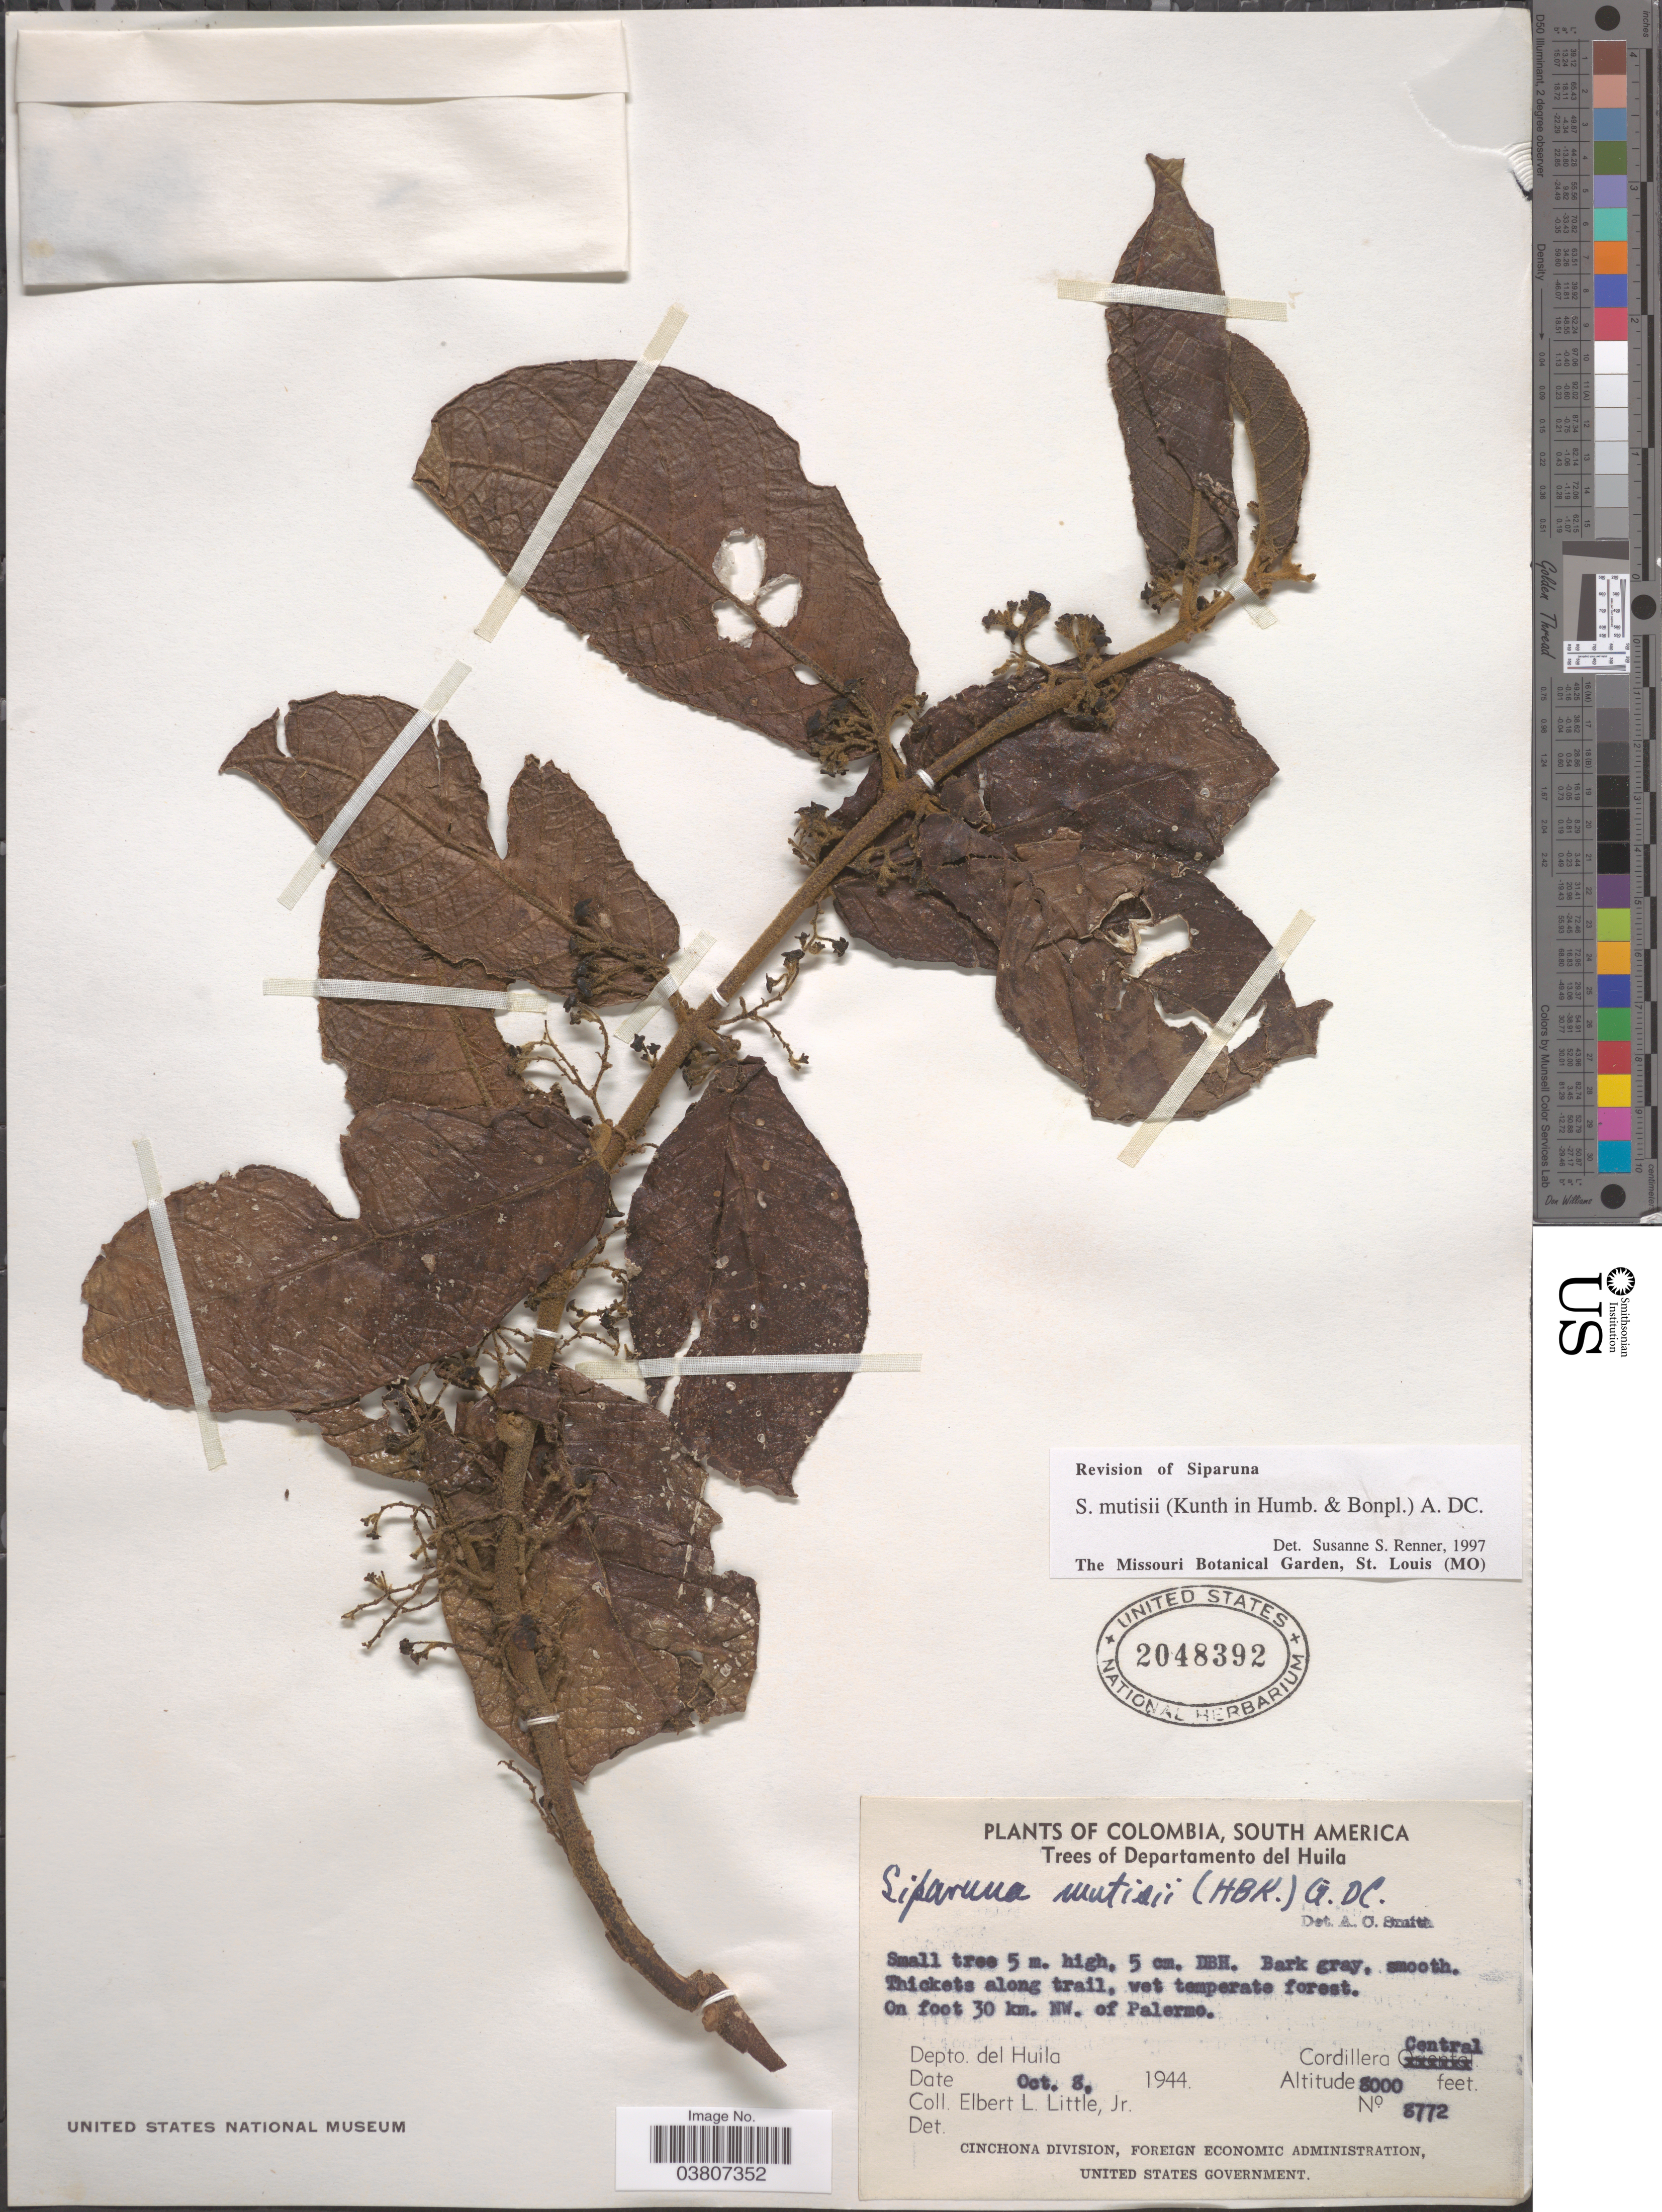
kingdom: Plantae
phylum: Tracheophyta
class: Magnoliopsida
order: Laurales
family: Siparunaceae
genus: Siparuna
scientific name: Siparuna mutisii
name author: (Kunth) A. DC.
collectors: E. L. Little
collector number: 8772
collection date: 1944-10-08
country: Colombia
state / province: Huila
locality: Departamento del Huila. Thickets along trail. On foot 30 km. NW. of Palermo. Cordillera Central.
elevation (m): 2438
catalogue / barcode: US 2048392